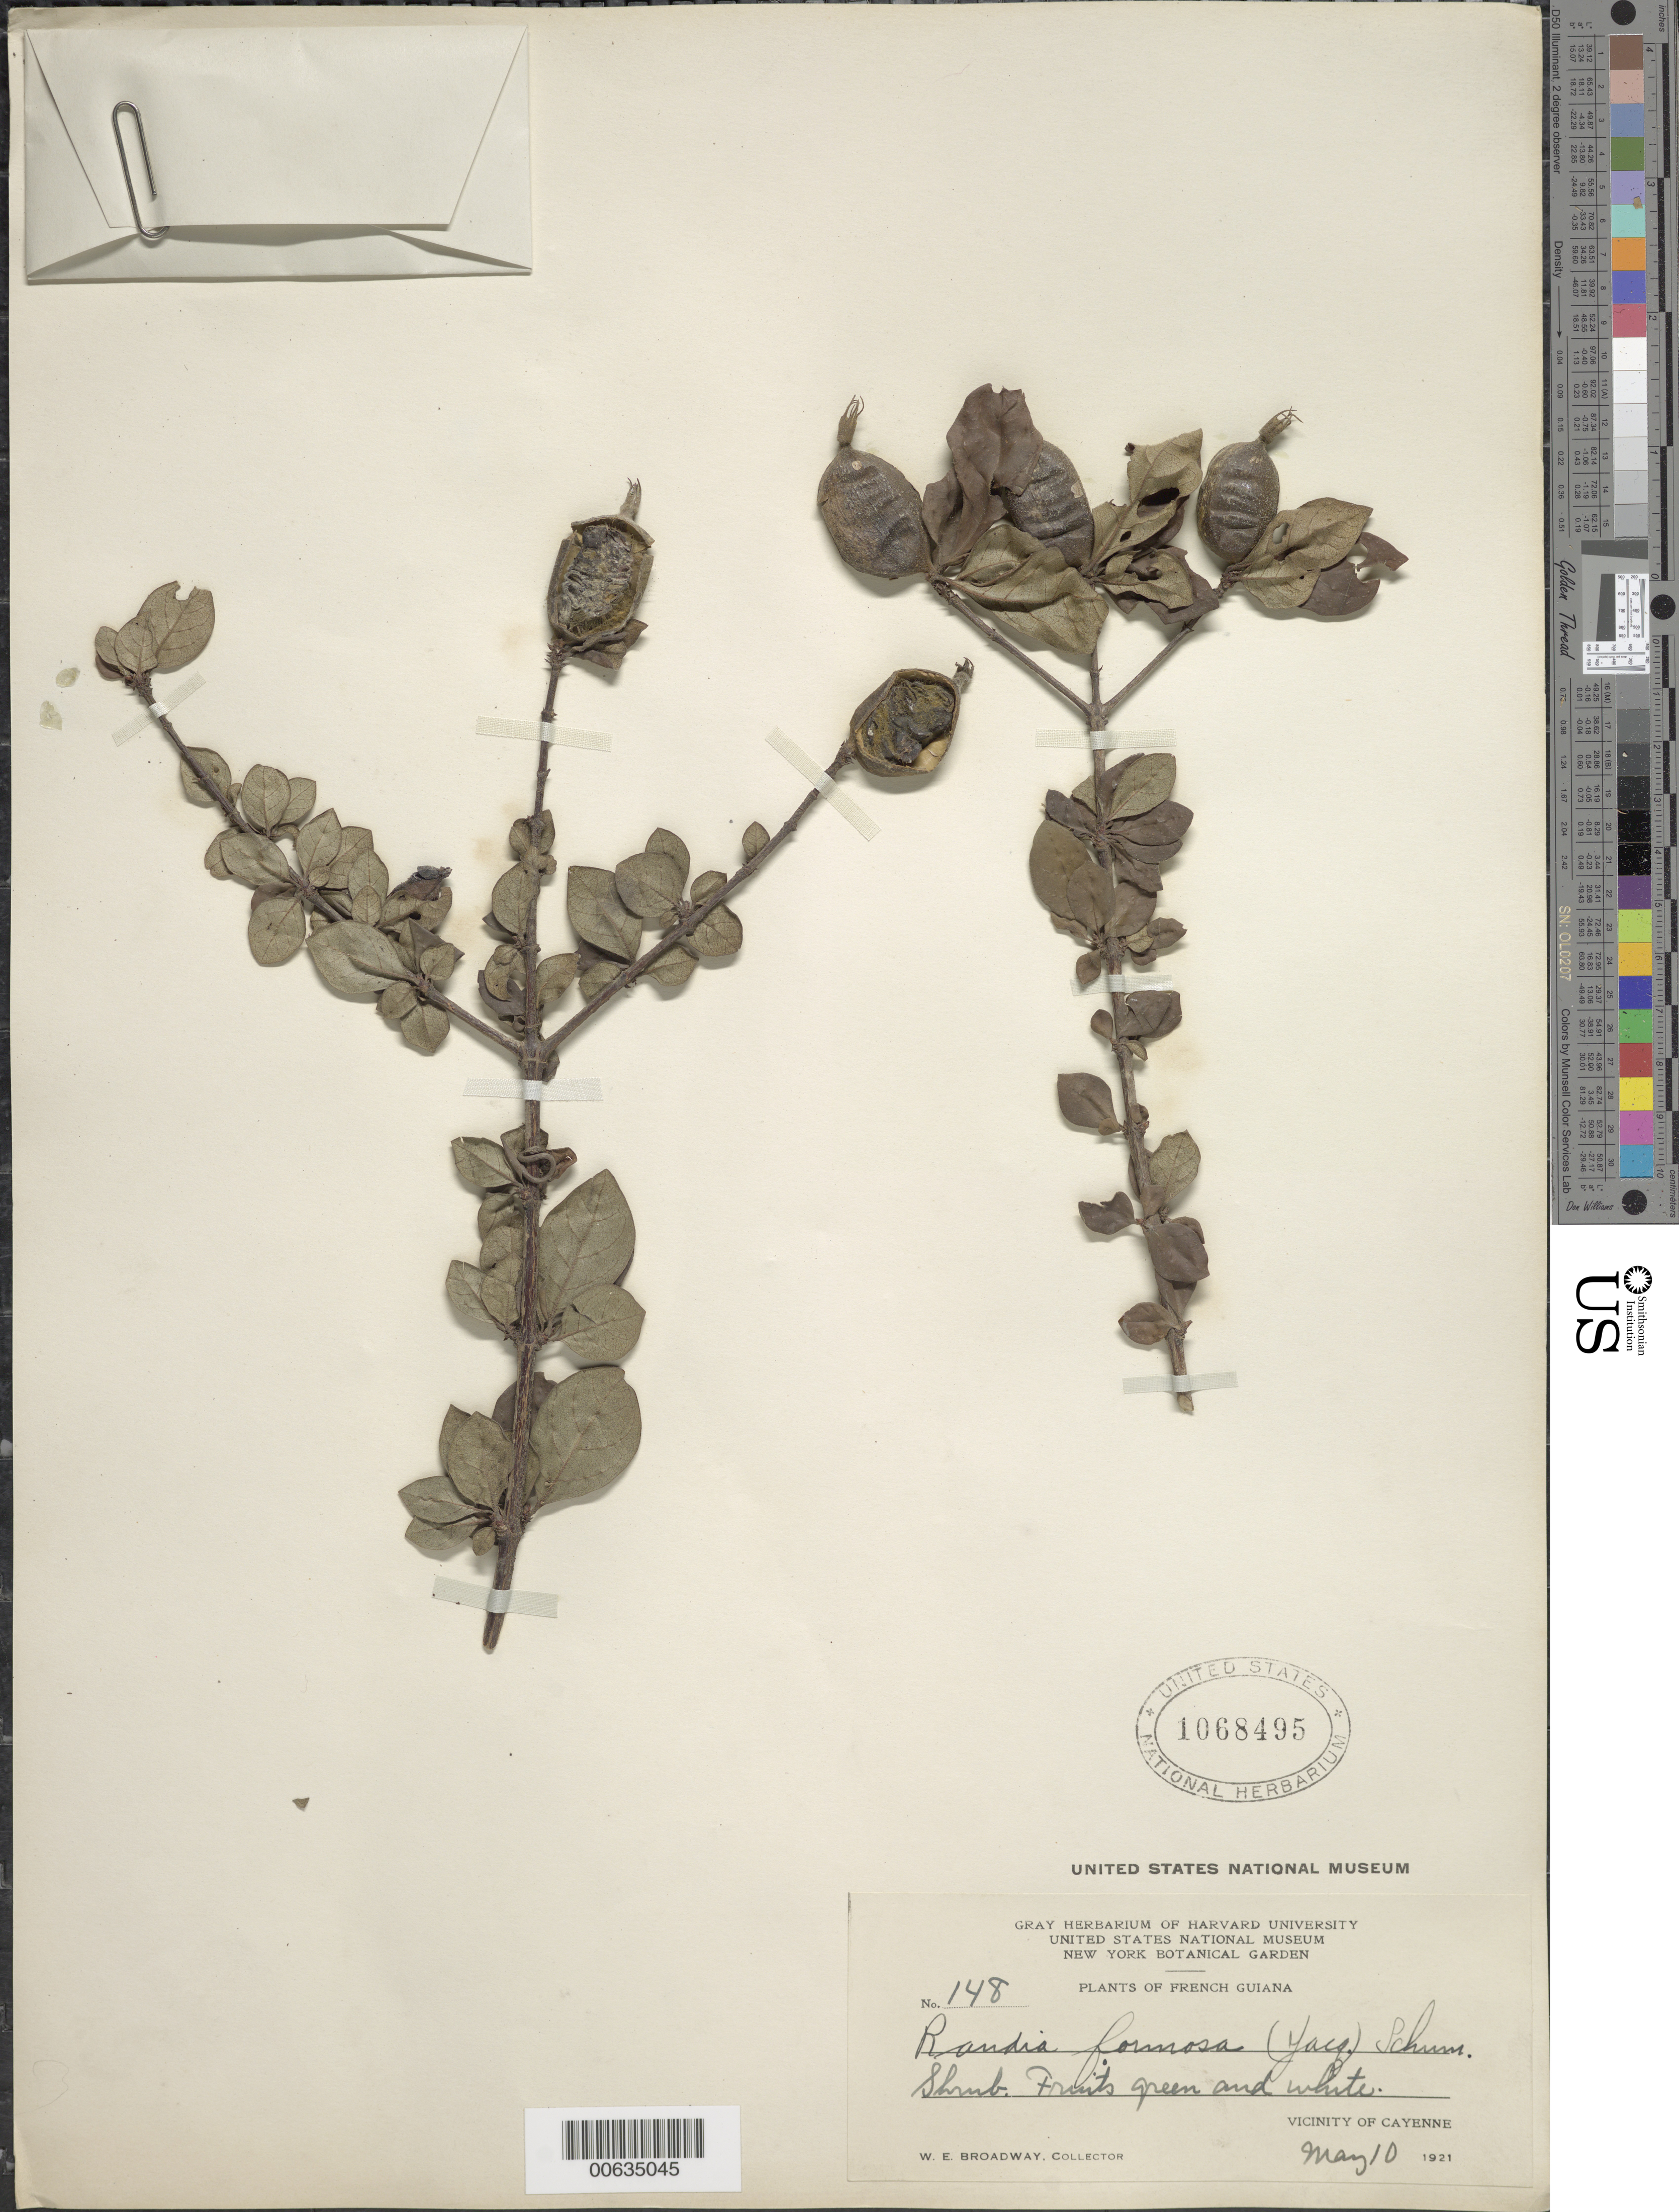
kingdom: Plantae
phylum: Tracheophyta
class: Magnoliopsida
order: Gentianales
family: Rubiaceae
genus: Randia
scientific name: Randia formosa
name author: (Jacq.) K. Schum.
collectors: W. E. Broadway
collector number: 148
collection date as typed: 10-May-21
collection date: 1921-05-10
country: French Guiana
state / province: Cayenne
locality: Cayenne, vic.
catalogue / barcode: US 1068495